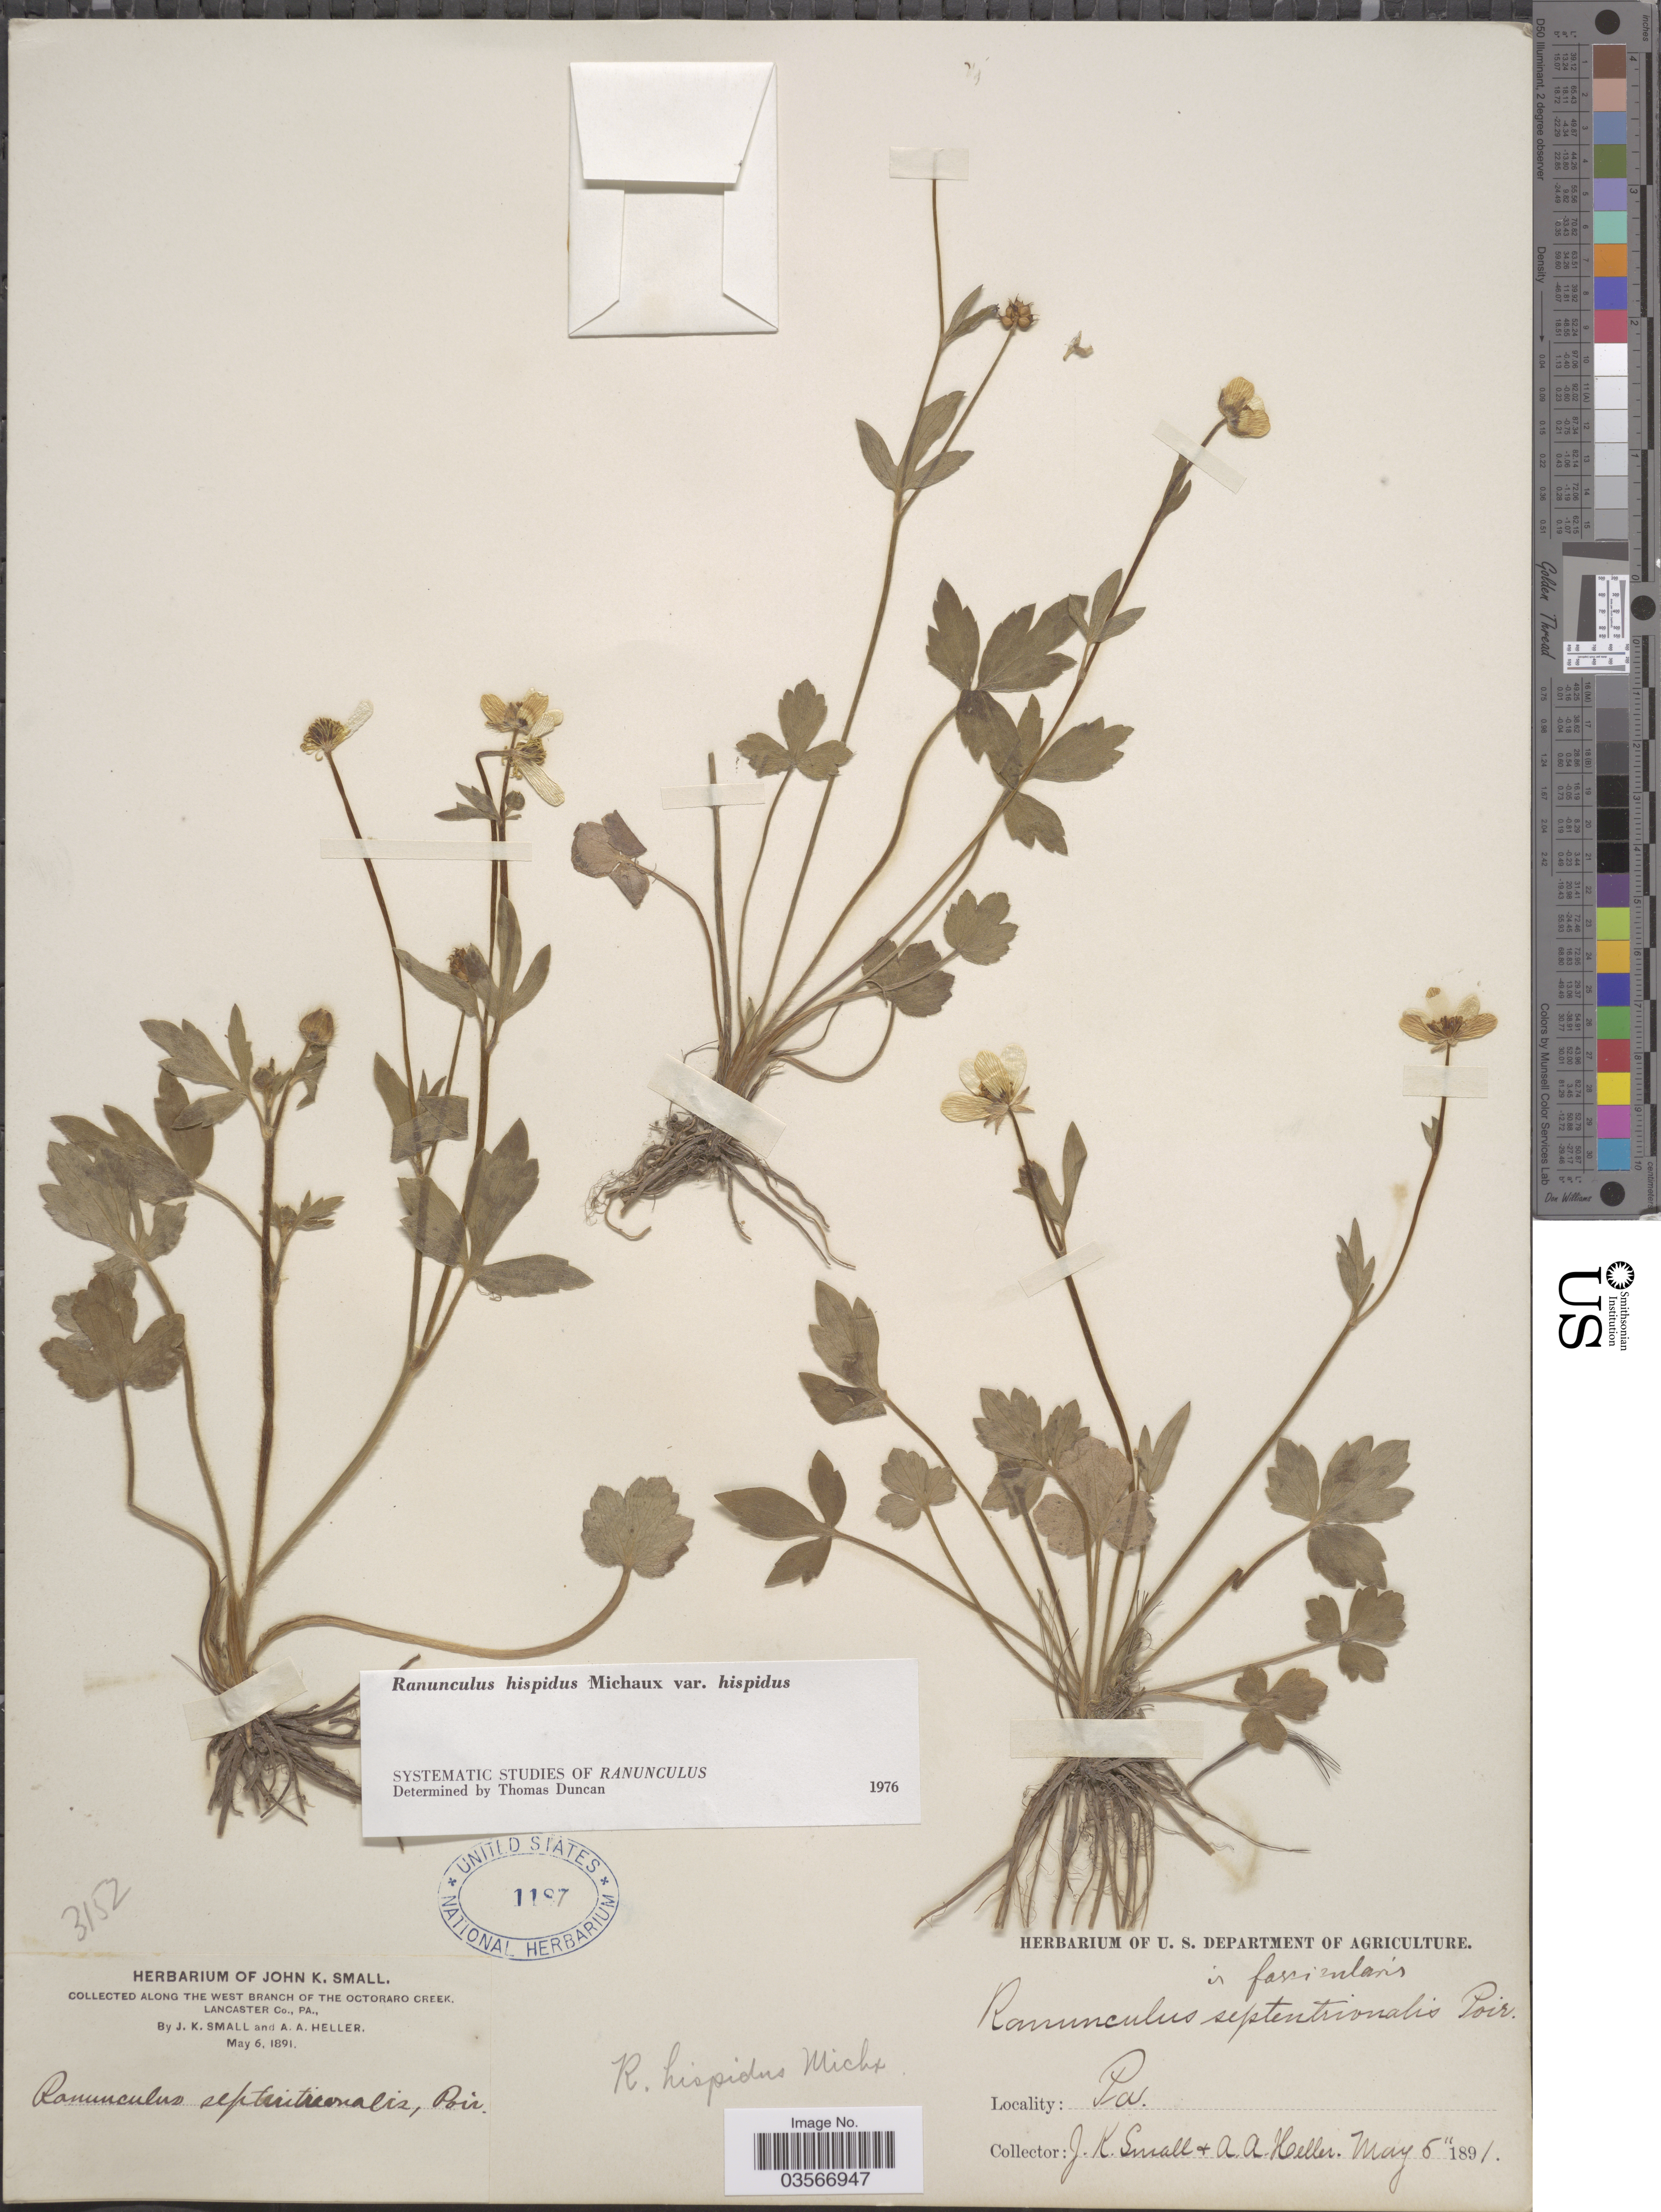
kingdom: Plantae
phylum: Tracheophyta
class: Magnoliopsida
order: Ranunculales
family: Ranunculaceae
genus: Ranunculus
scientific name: Ranunculus hispidus var. hispidus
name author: Michx.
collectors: J. K. Small & A. A. Heller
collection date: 1891-05-06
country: United States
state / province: Pennsylvania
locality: Along The West Branch of The Octoraro Creek. Lancaster Co.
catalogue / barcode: US 1187